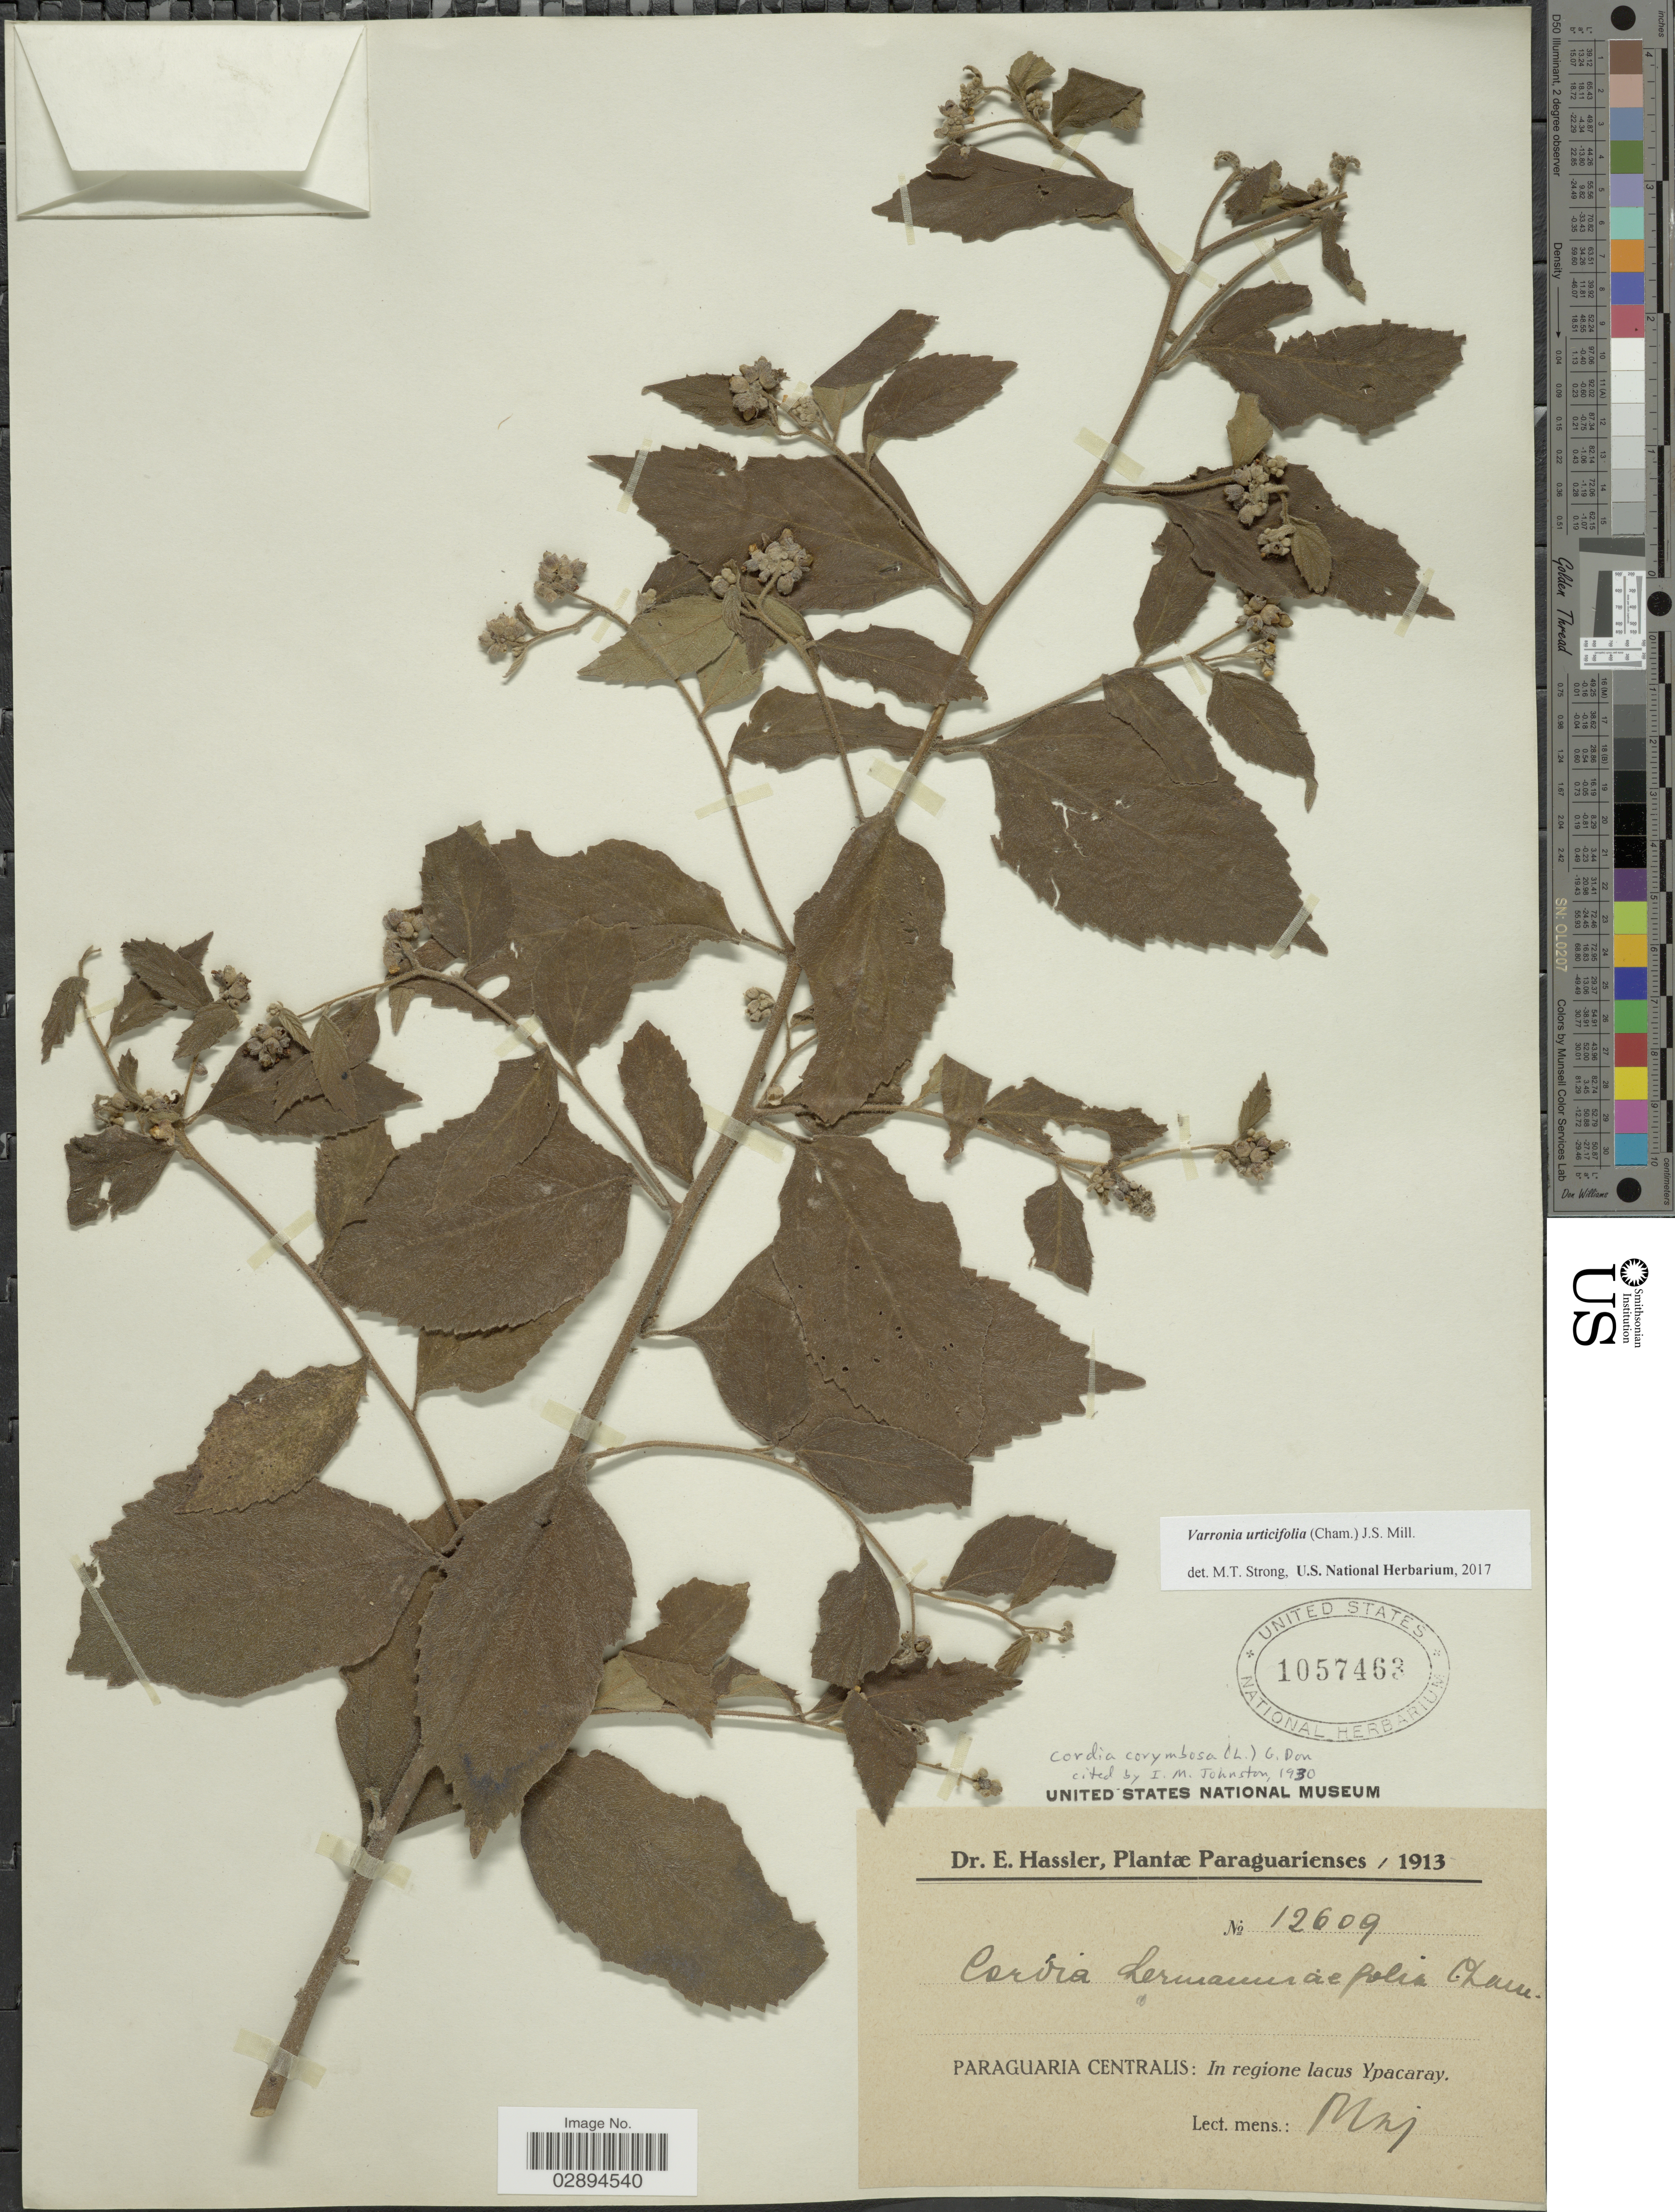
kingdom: Plantae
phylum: Tracheophyta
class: Magnoliopsida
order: Boraginales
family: Cordiaceae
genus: Varronia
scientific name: Varronia urticifolia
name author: (Cham.) J.S. Mill.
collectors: E. Hassler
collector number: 12609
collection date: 1913-05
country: Paraguay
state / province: Paraguari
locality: Paraquaria Centralis: In regione lacus Ypacaray.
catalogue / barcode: US 1057463